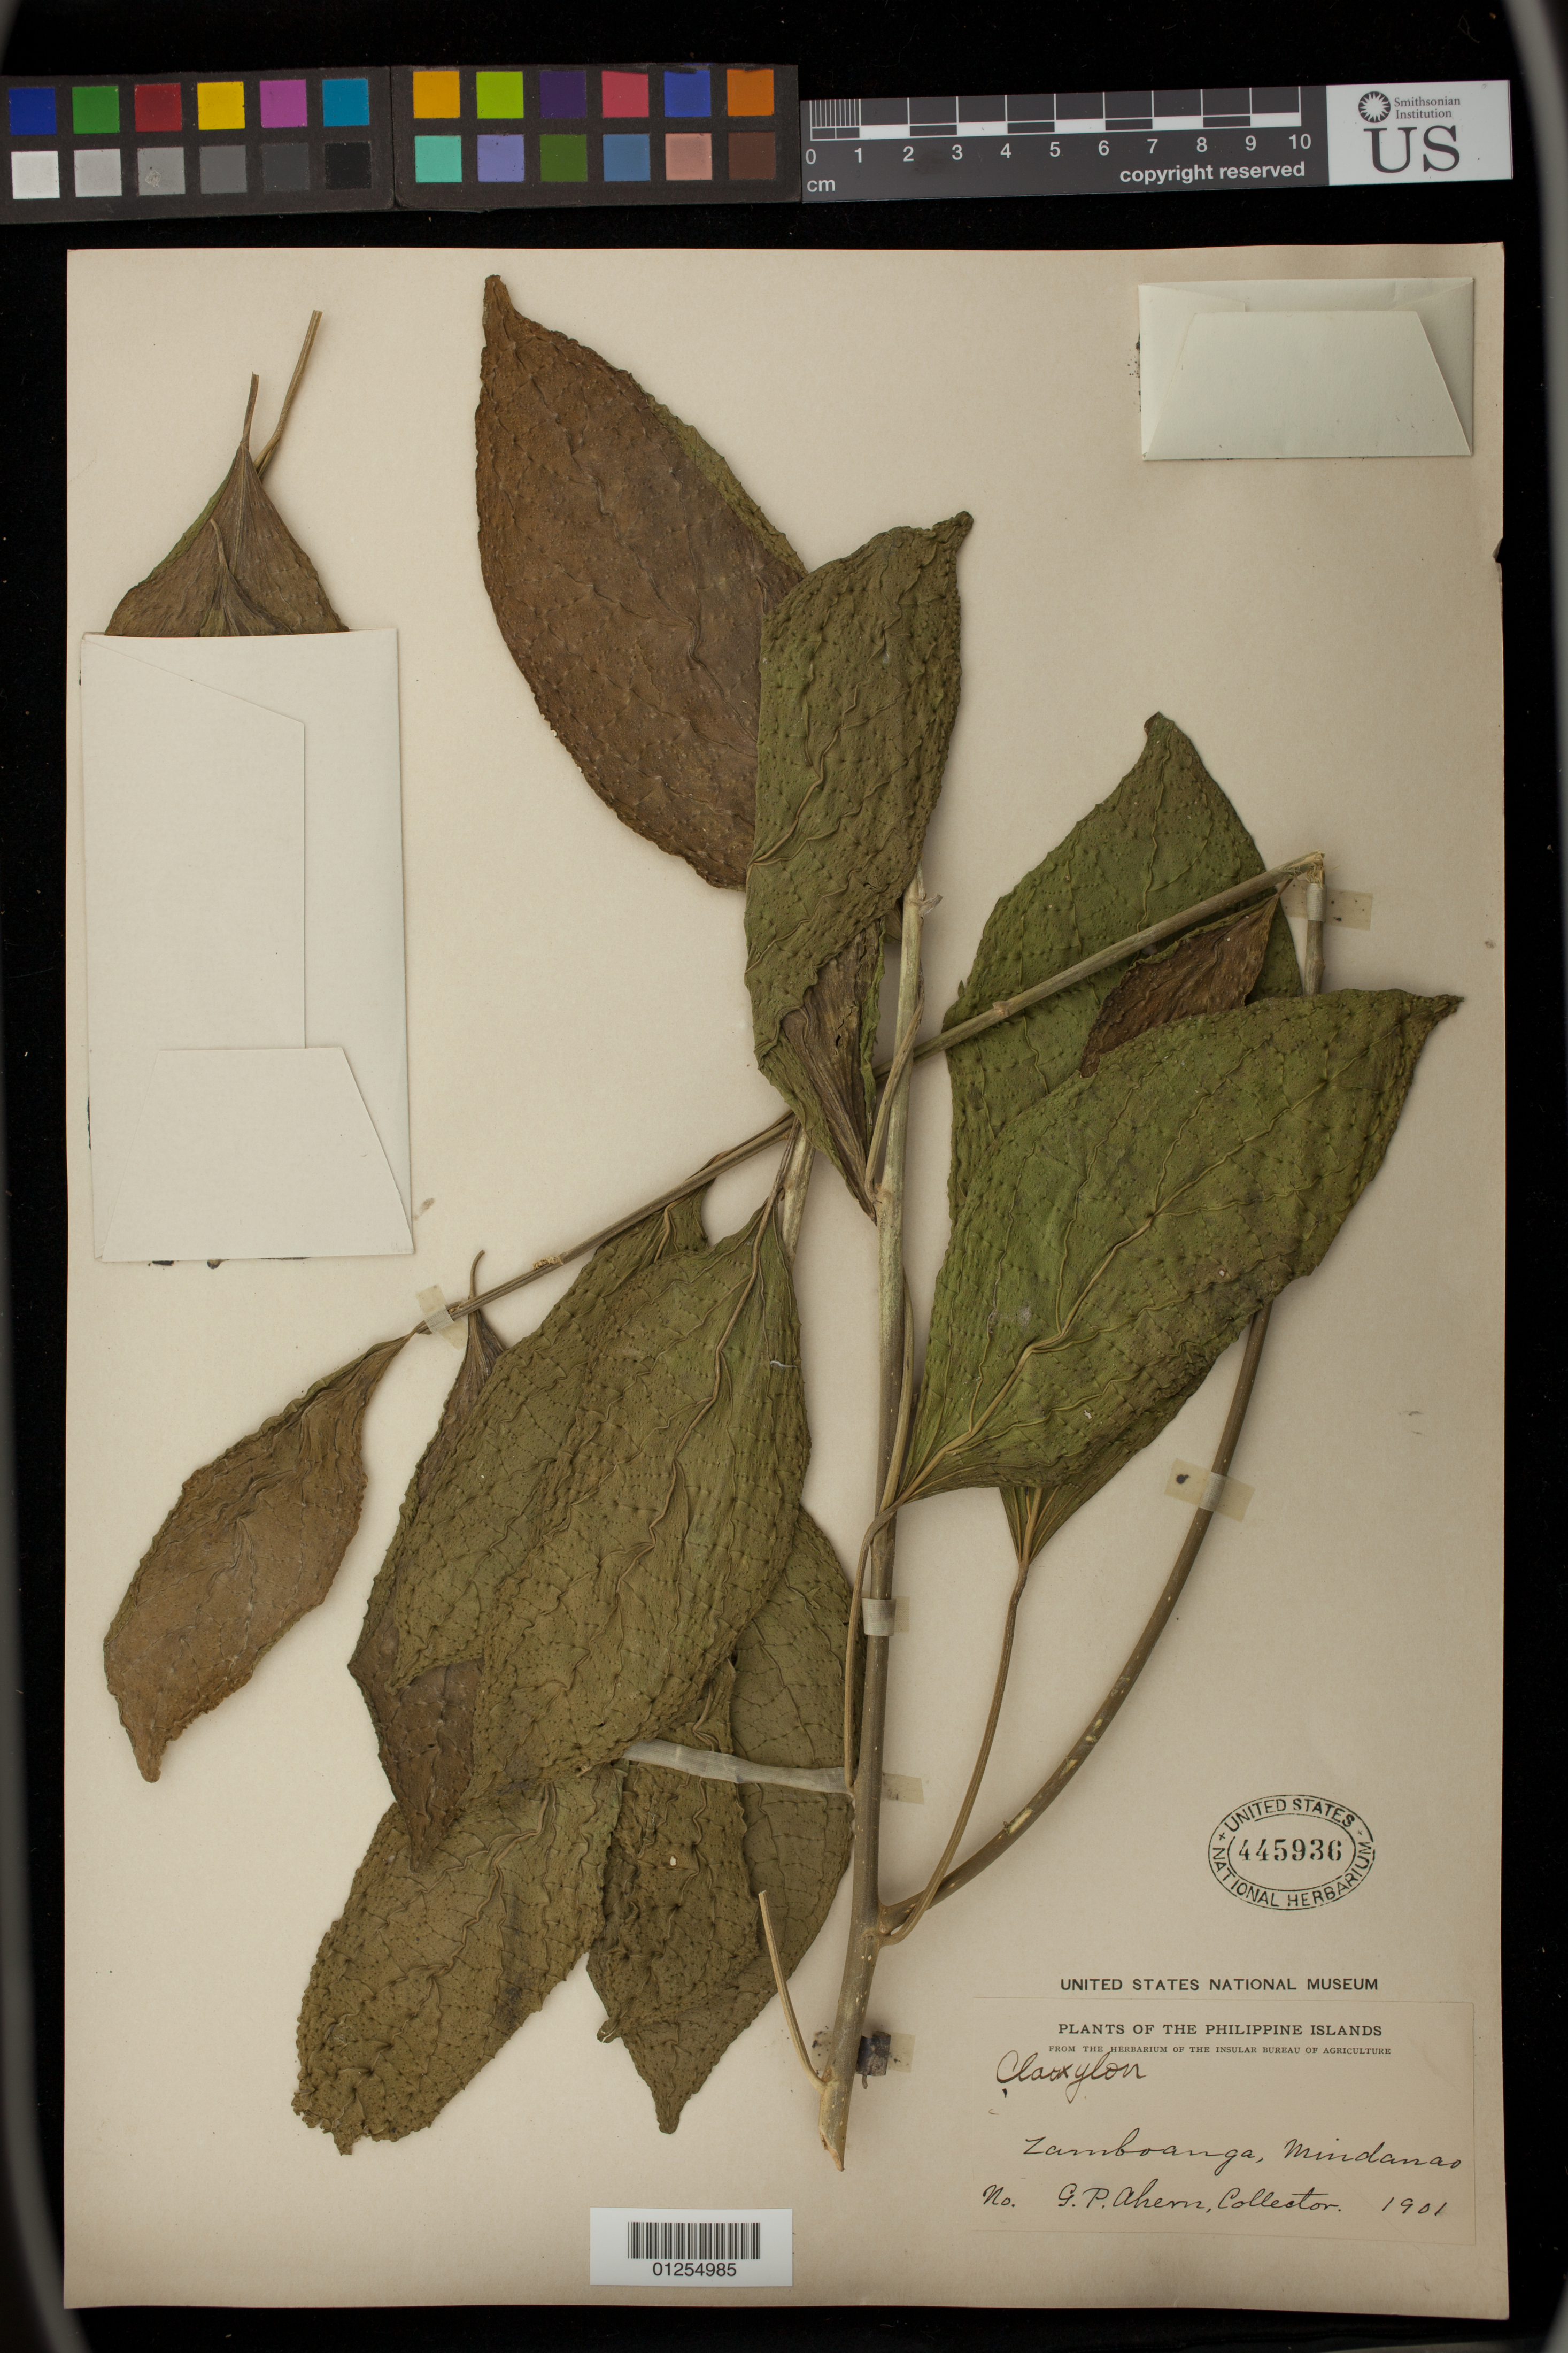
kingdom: Plantae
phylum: Tracheophyta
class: Magnoliopsida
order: Malpighiales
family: Euphorbiaceae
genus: Claoxylon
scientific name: Claoxylon sp.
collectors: G. Ahern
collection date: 1901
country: Philippines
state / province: Zamboanga Peninsula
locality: Zamboanga, Mindanao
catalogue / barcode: US 445936